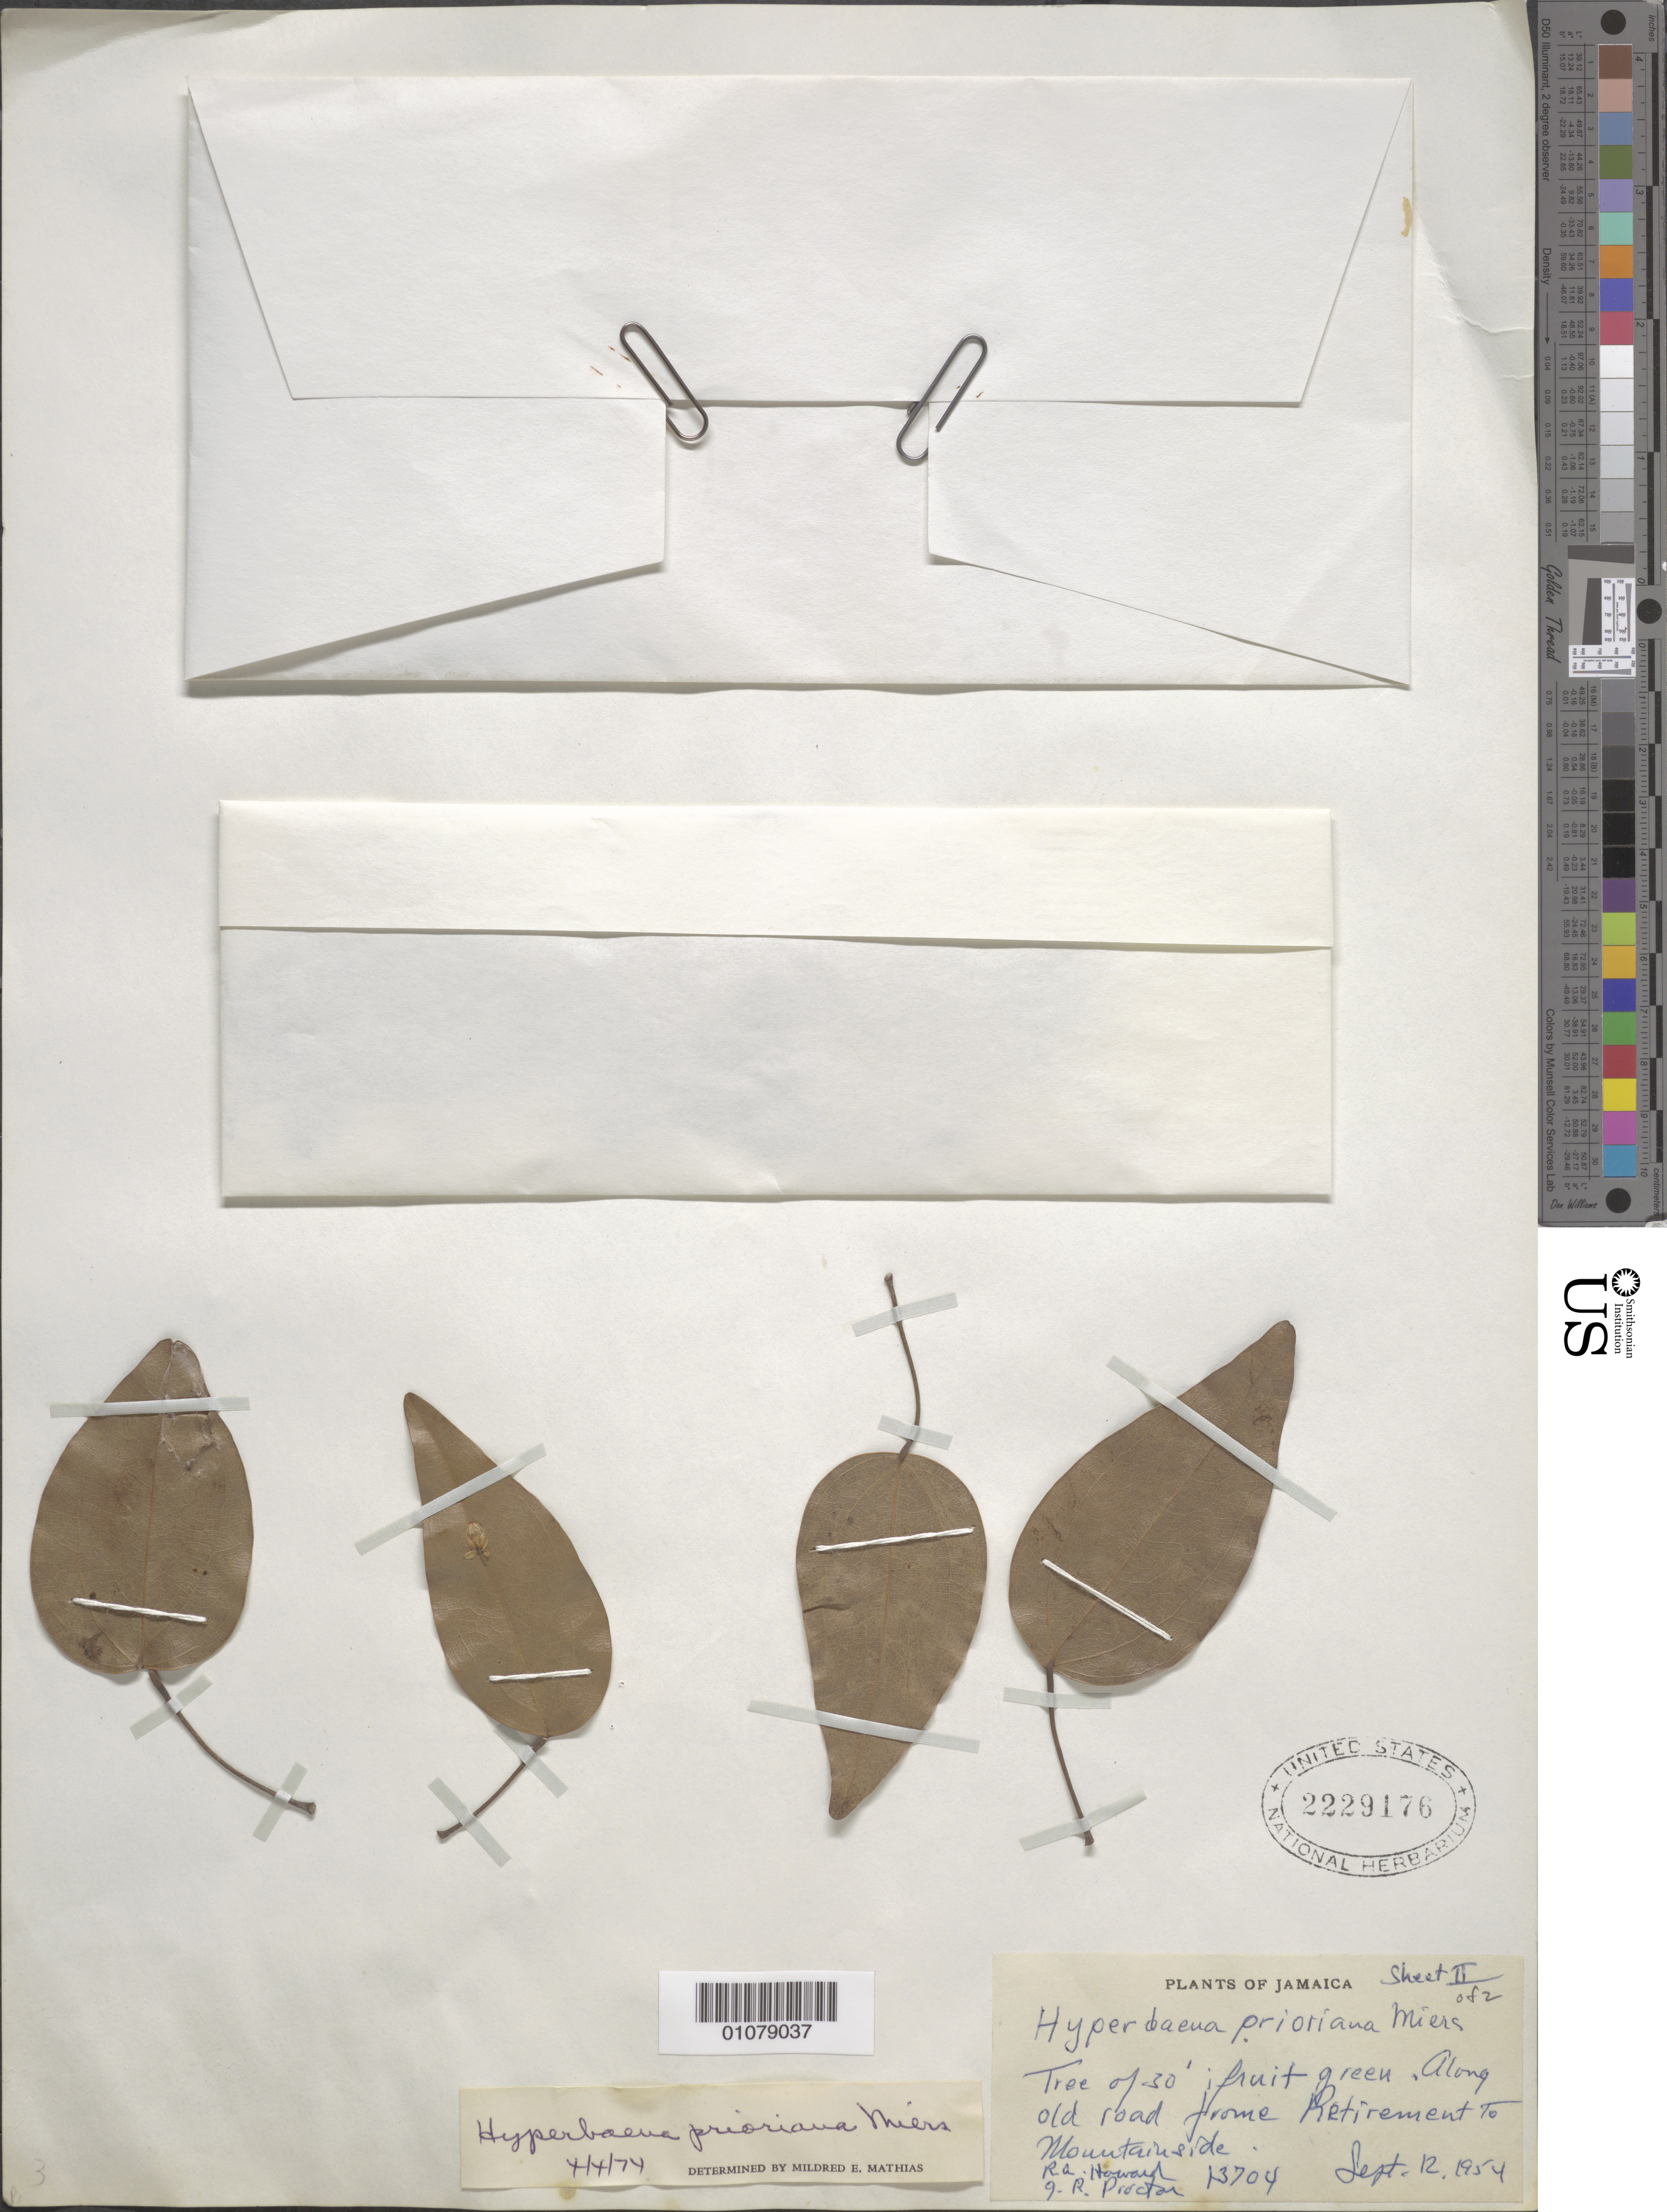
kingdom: Plantae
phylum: Tracheophyta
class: Magnoliopsida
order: Ranunculales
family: Menispermaceae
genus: Hyperbaena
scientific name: Hyperbaena prioriana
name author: Miers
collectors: R. A. Howard & G. R. Proctor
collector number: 13704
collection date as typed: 12 Sep 1954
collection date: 1954-09-12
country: Jamaica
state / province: Saint Elizabeth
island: Jamaica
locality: Along old road from Retirement to Mountainside.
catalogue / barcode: US 2229176